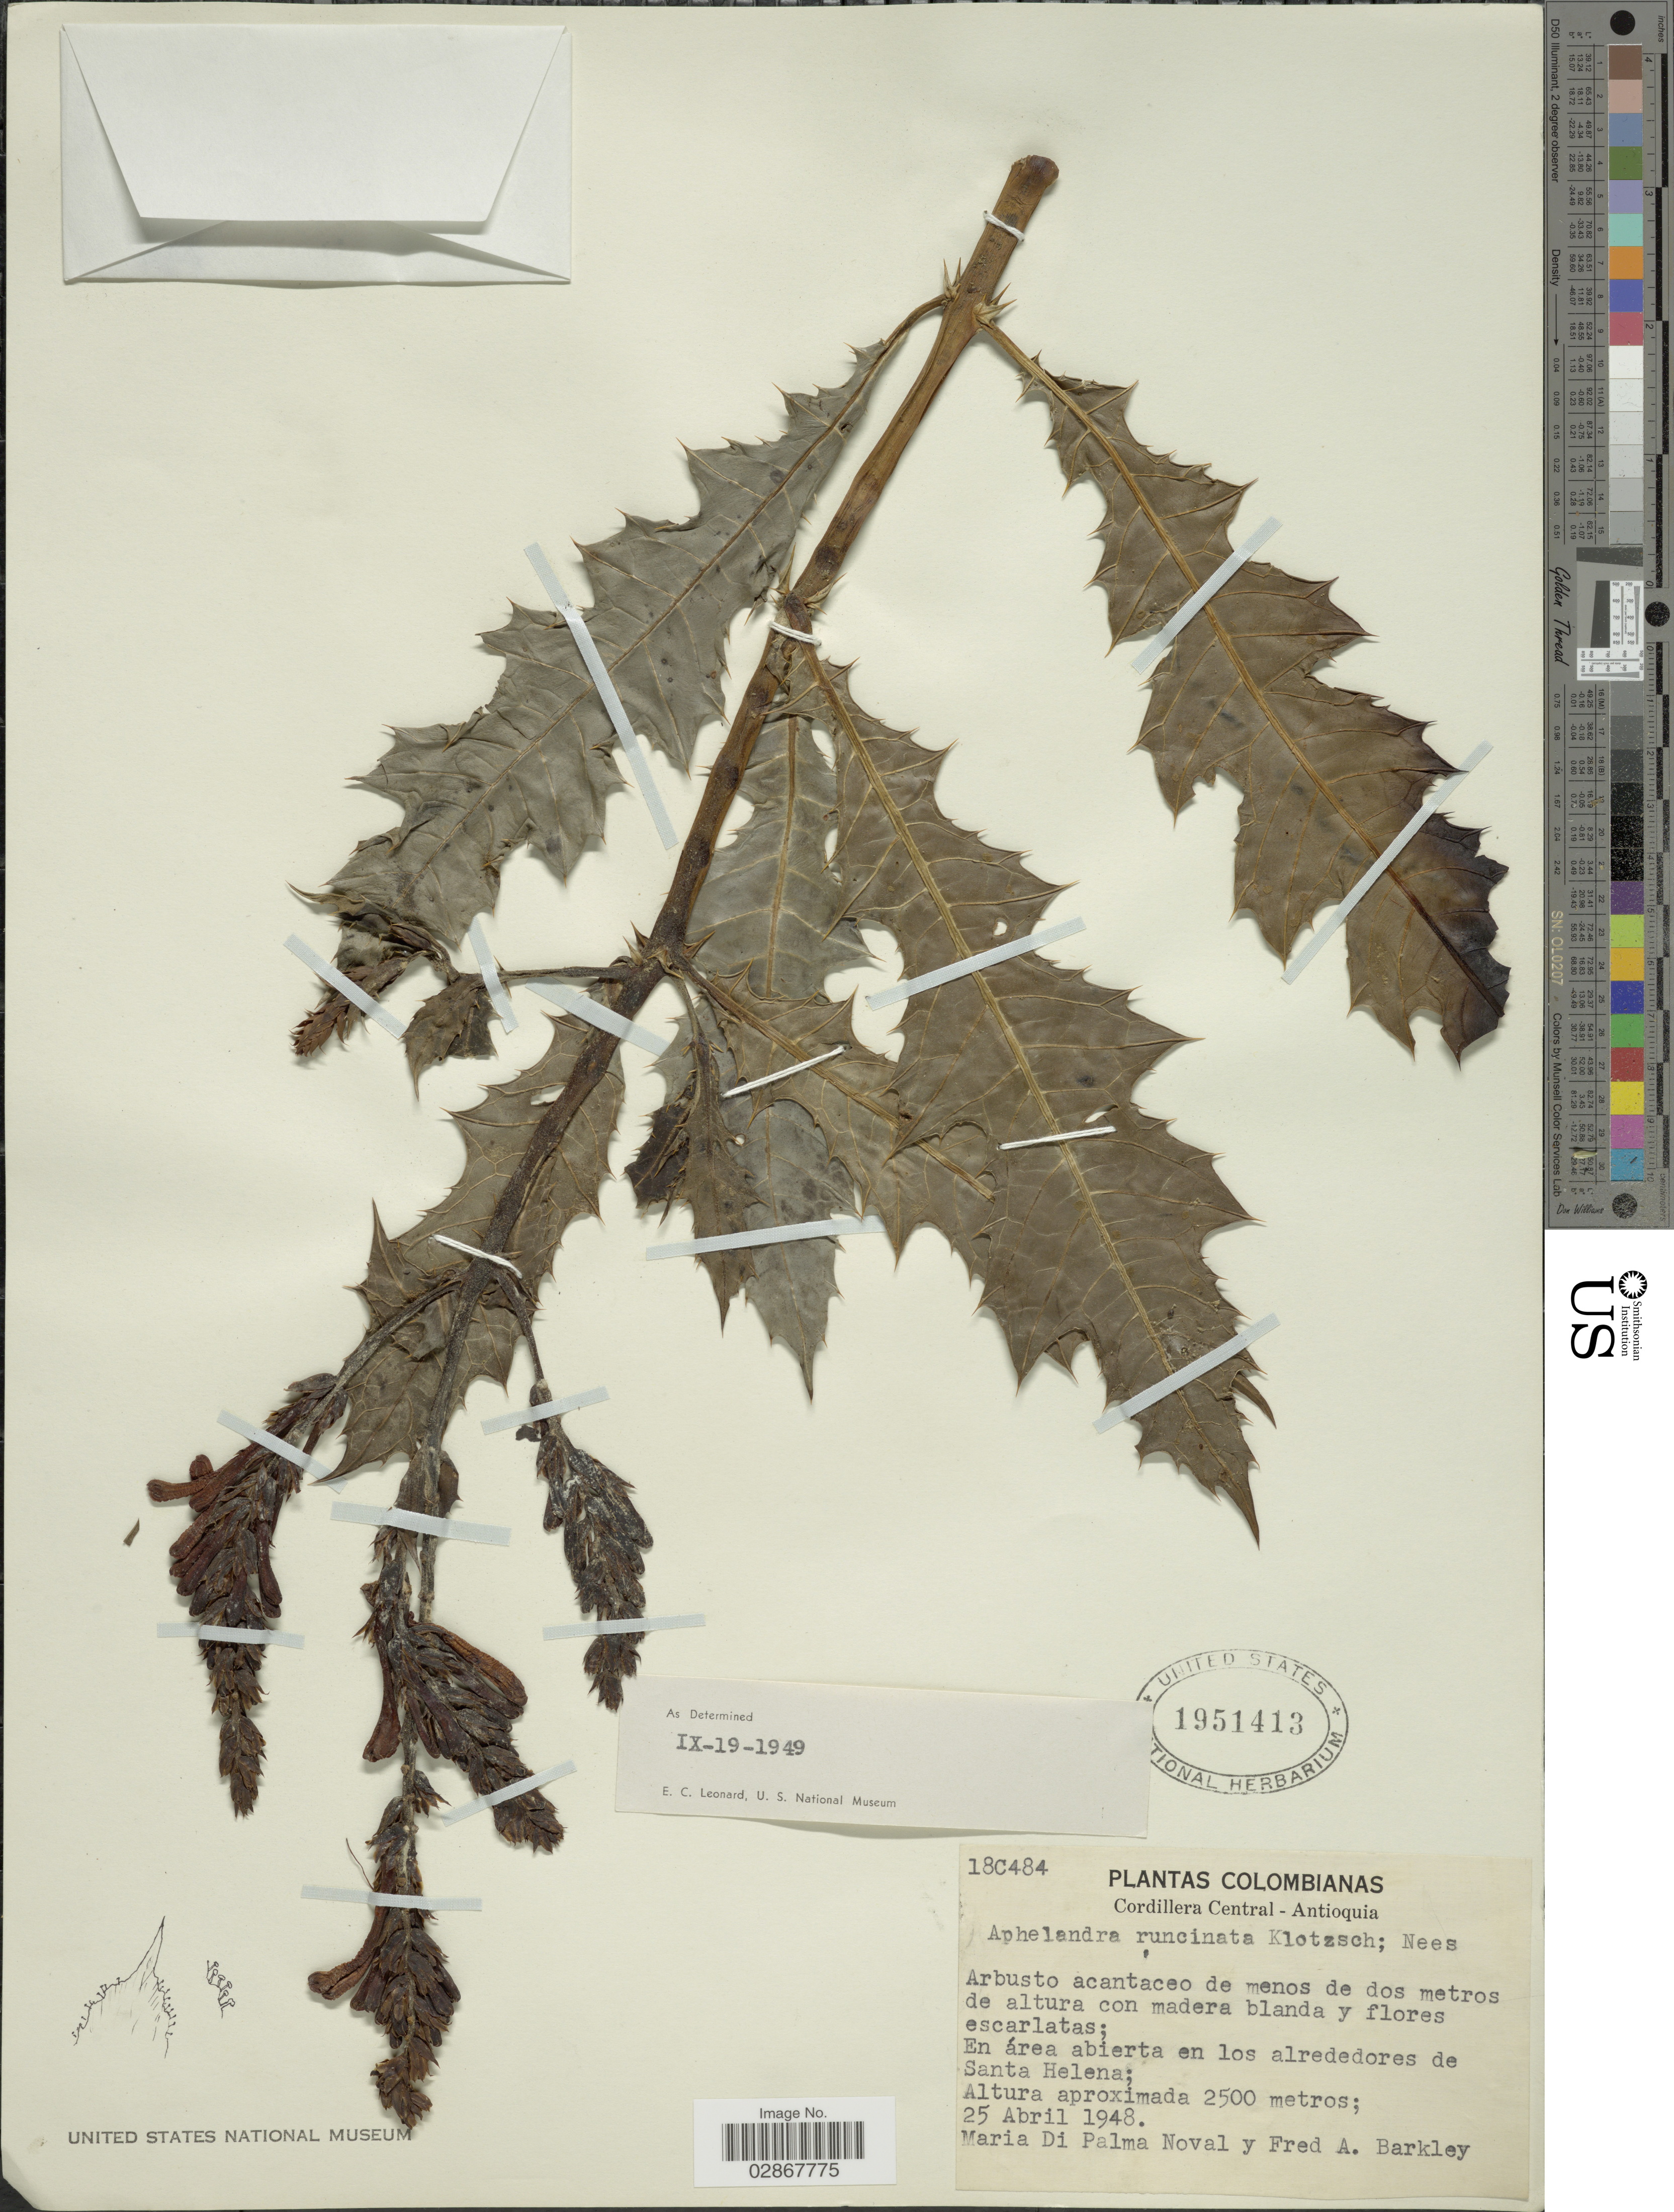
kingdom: Plantae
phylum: Tracheophyta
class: Magnoliopsida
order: Lamiales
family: Acanthaceae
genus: Aphelandra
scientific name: Aphelandra runcinata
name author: Klotzsch ex Nees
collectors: M. Noval & F. A. Barkley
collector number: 18C484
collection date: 1948-04-25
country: Colombia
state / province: Antioquia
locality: Cordillera Central. En los alrededores de Santa Helena.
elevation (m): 2500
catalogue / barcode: US 1951413